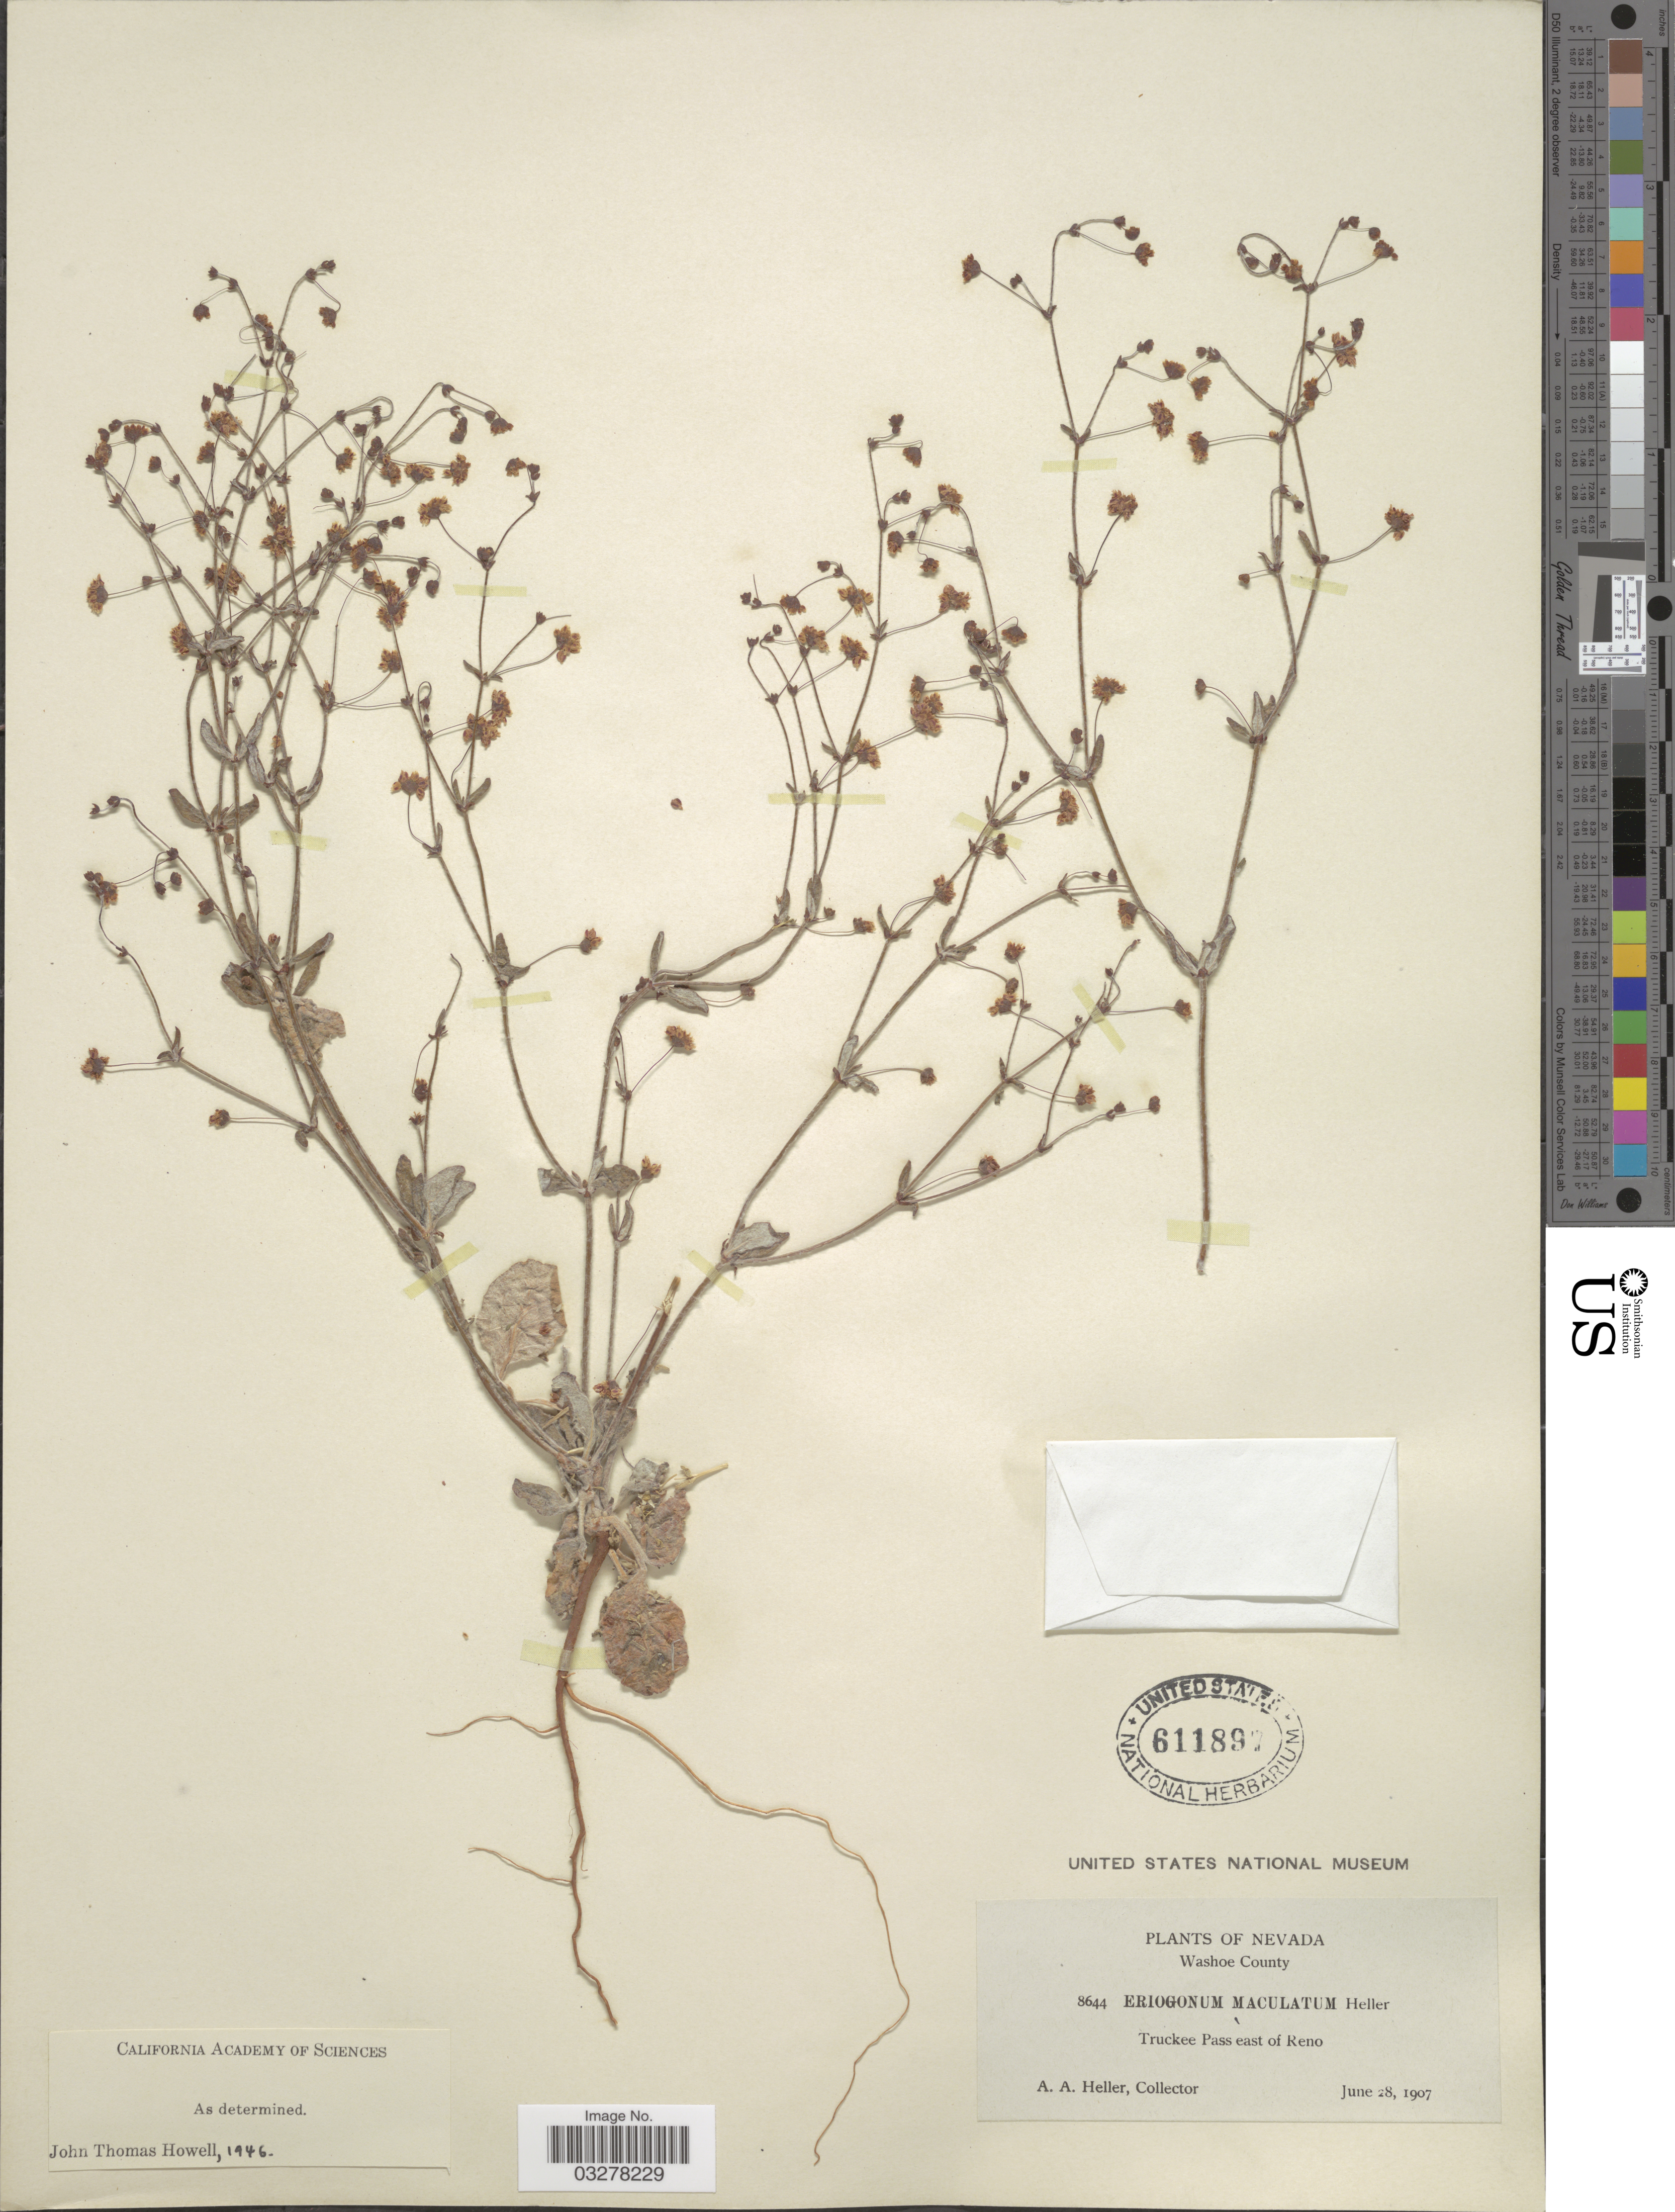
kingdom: Plantae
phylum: Tracheophyta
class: Magnoliopsida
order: Caryophyllales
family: Polygonaceae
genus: Eriogonum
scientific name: Eriogonum maculatum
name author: A. Heller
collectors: A. A. Heller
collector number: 8644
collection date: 1907-06-28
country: United States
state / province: Nevada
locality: Washoe County. Truckee Pass east of Reno.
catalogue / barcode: US 611897